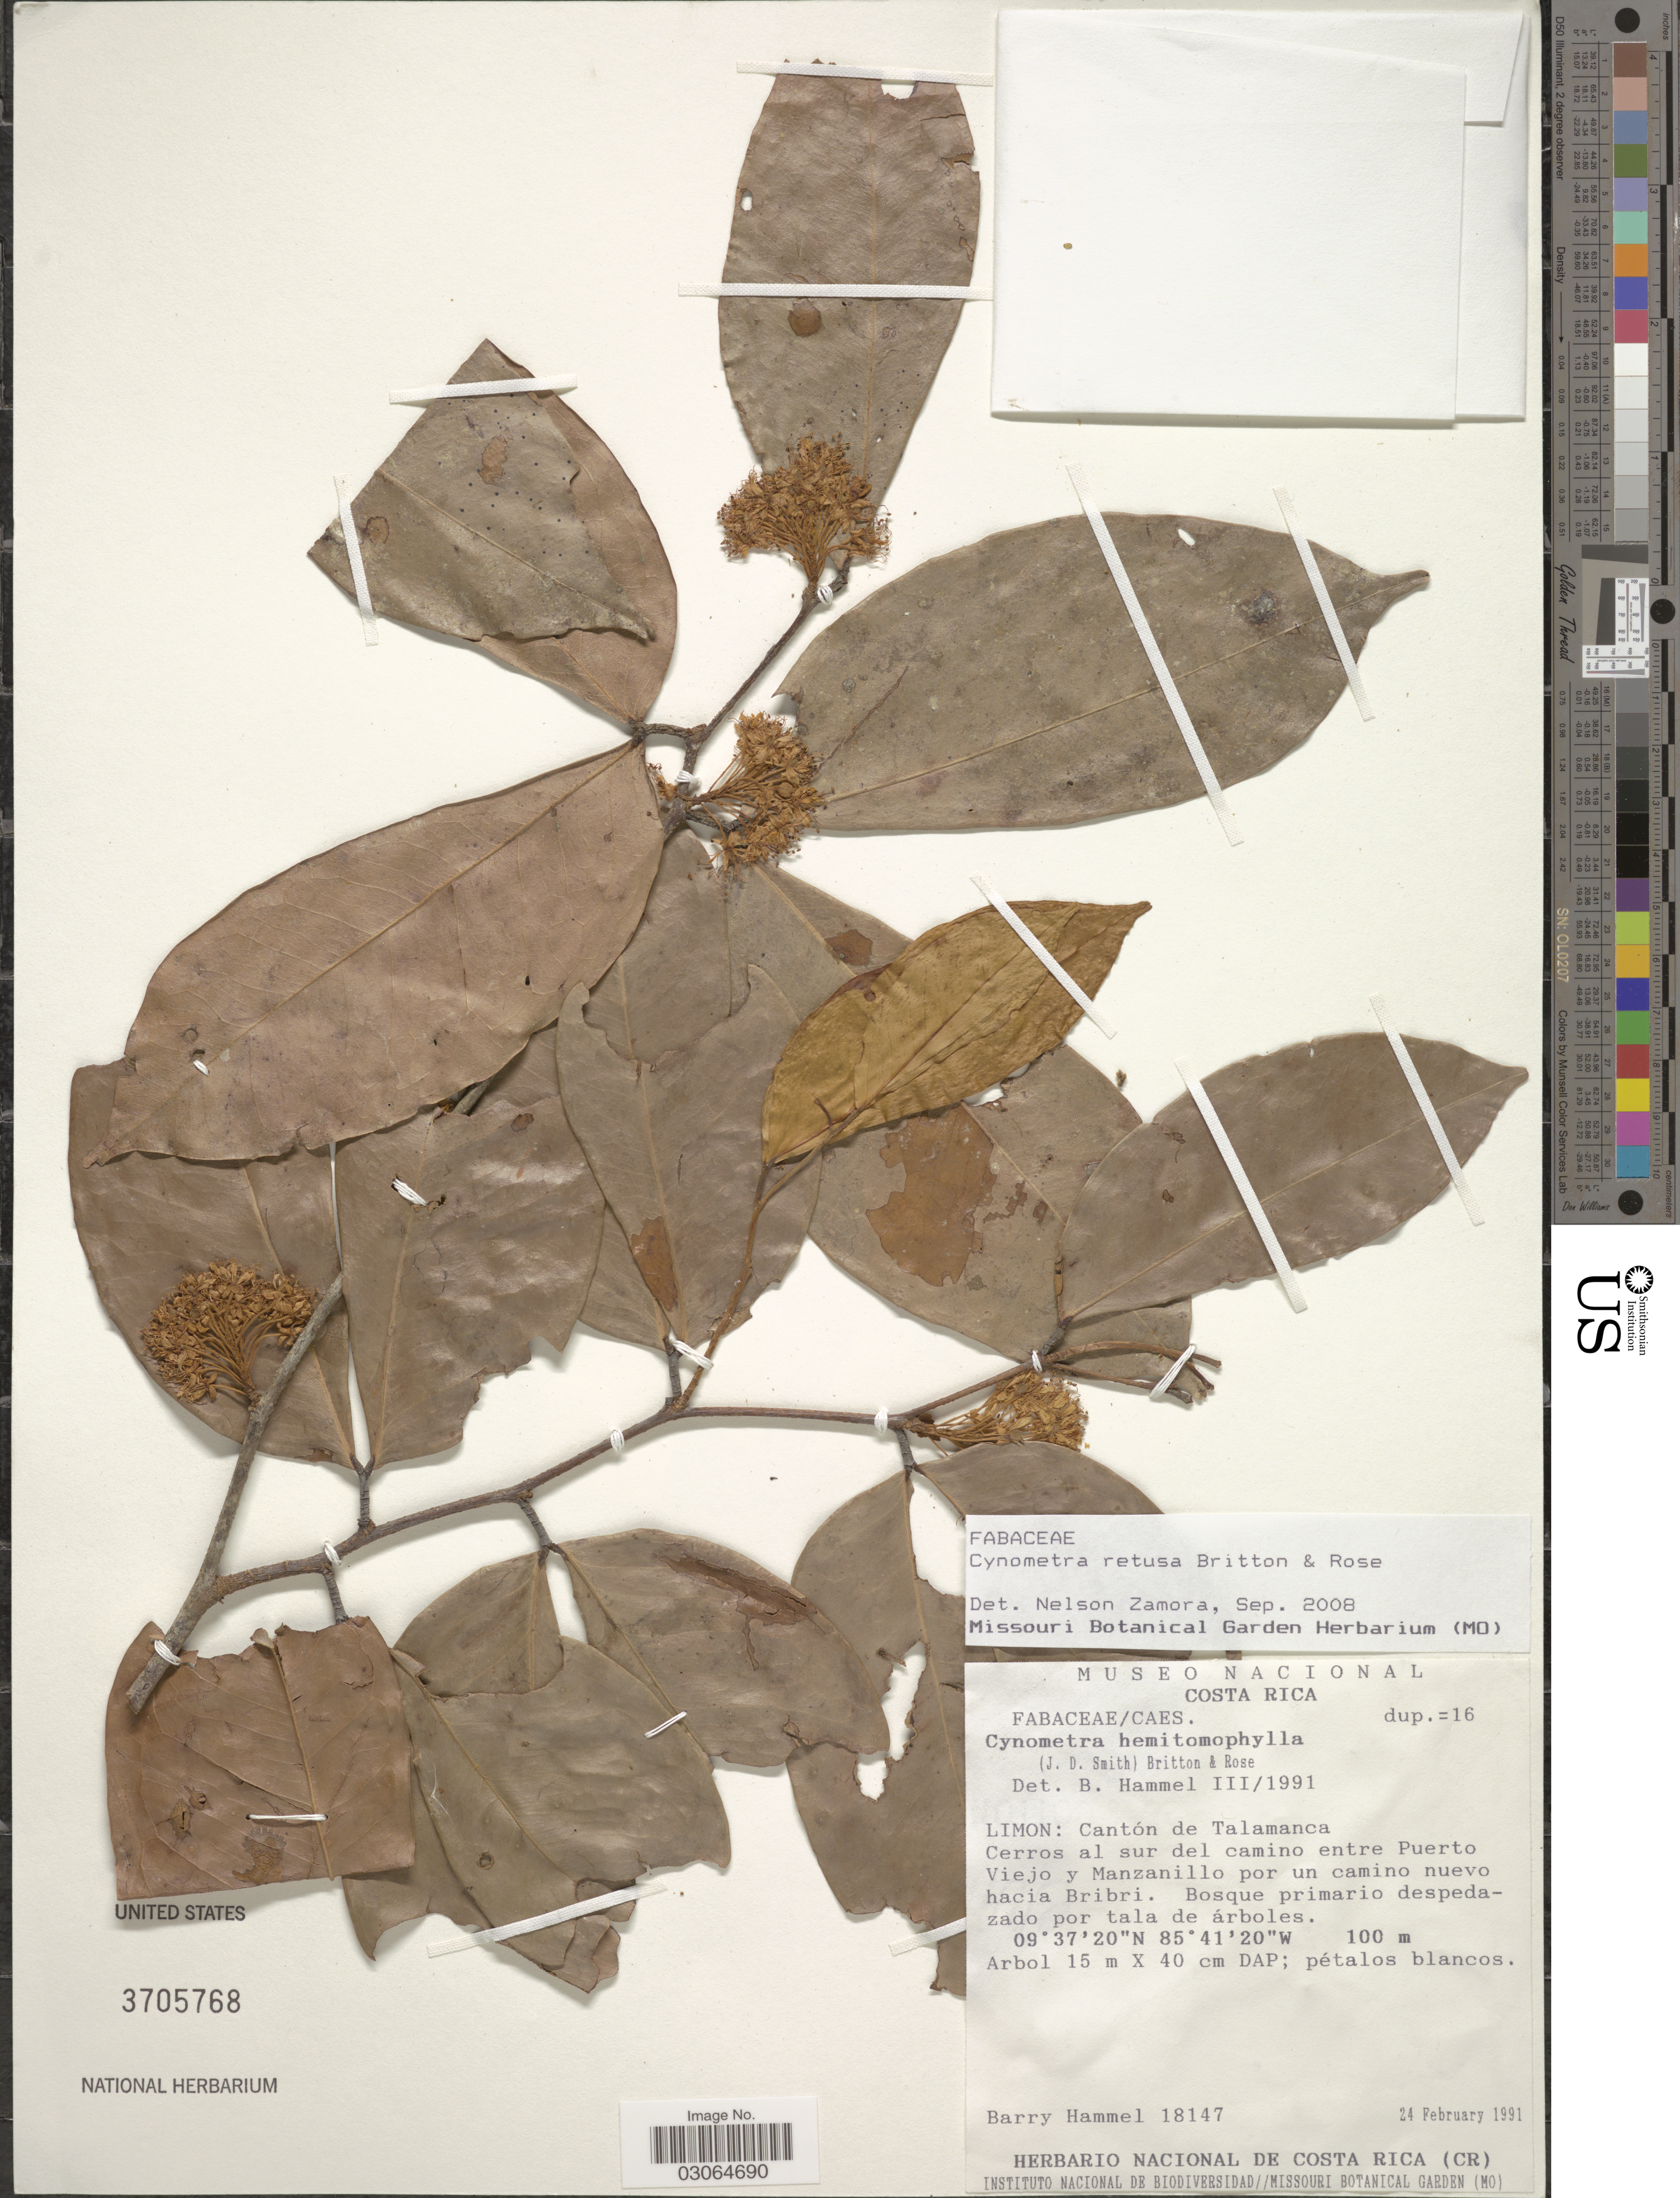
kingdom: Plantae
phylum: Tracheophyta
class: Magnoliopsida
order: Fabales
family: Fabaceae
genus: Cynometra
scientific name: Cynometra retusa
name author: Britton & Rose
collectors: B. Hammel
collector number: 18147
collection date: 1991-02-24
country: Costa Rica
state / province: Limón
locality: Cantón de Talamanca. Cerros al sur del camino entre Puerto Viejo y Manzanillo por un camino nuevo hacia Bribri.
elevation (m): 100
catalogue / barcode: US 3705768